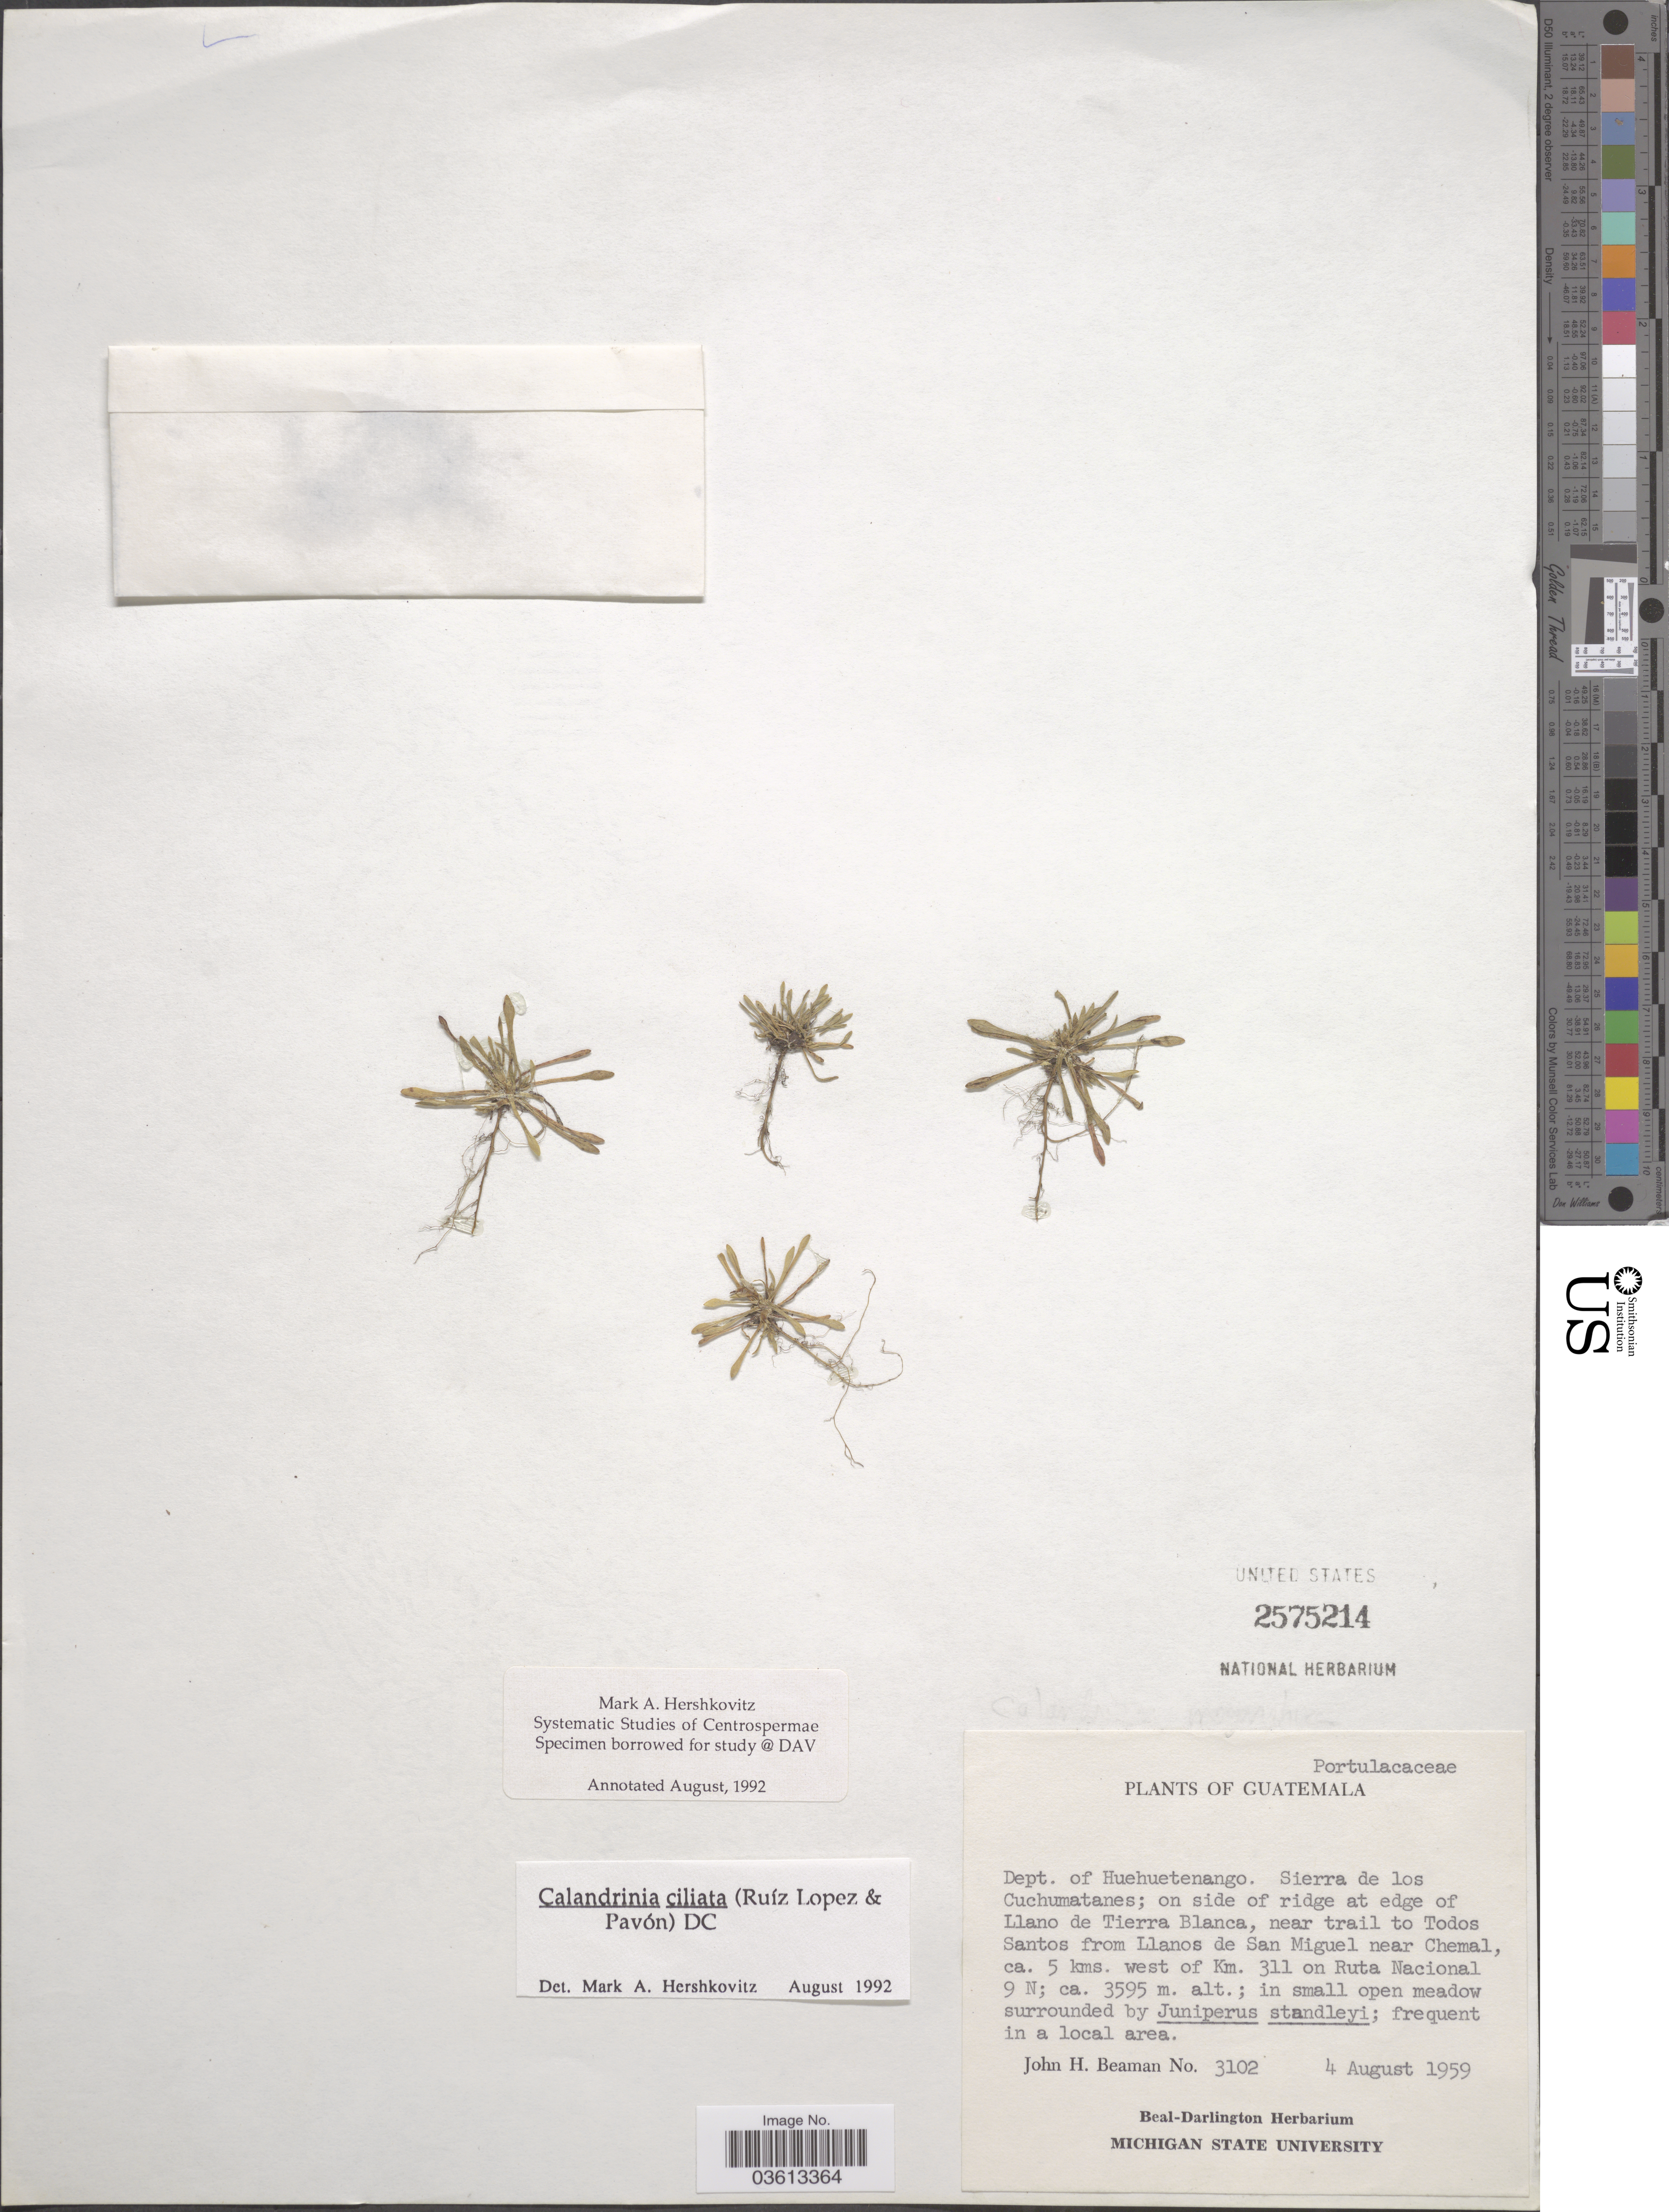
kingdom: Plantae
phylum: Tracheophyta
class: Magnoliopsida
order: Caryophyllales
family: Montiaceae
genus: Calandrinia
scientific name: Calandrinia ciliata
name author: (Ruiz & Pav.) DC.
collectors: J. H. Beaman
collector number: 3102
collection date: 1959-08-04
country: Guatemala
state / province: Huehuetenango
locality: Dept. of Huehuetenango. Sierra de los Cuchumatanes; on side of ridge at edge of Llano de Tierra Blanca, near trail to Todos Santos from Llanos de San Miguel near Chemal, ca. 5 kms. west of Km. 311 on Ruta Nacional 9N.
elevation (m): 3595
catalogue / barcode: US 2575214